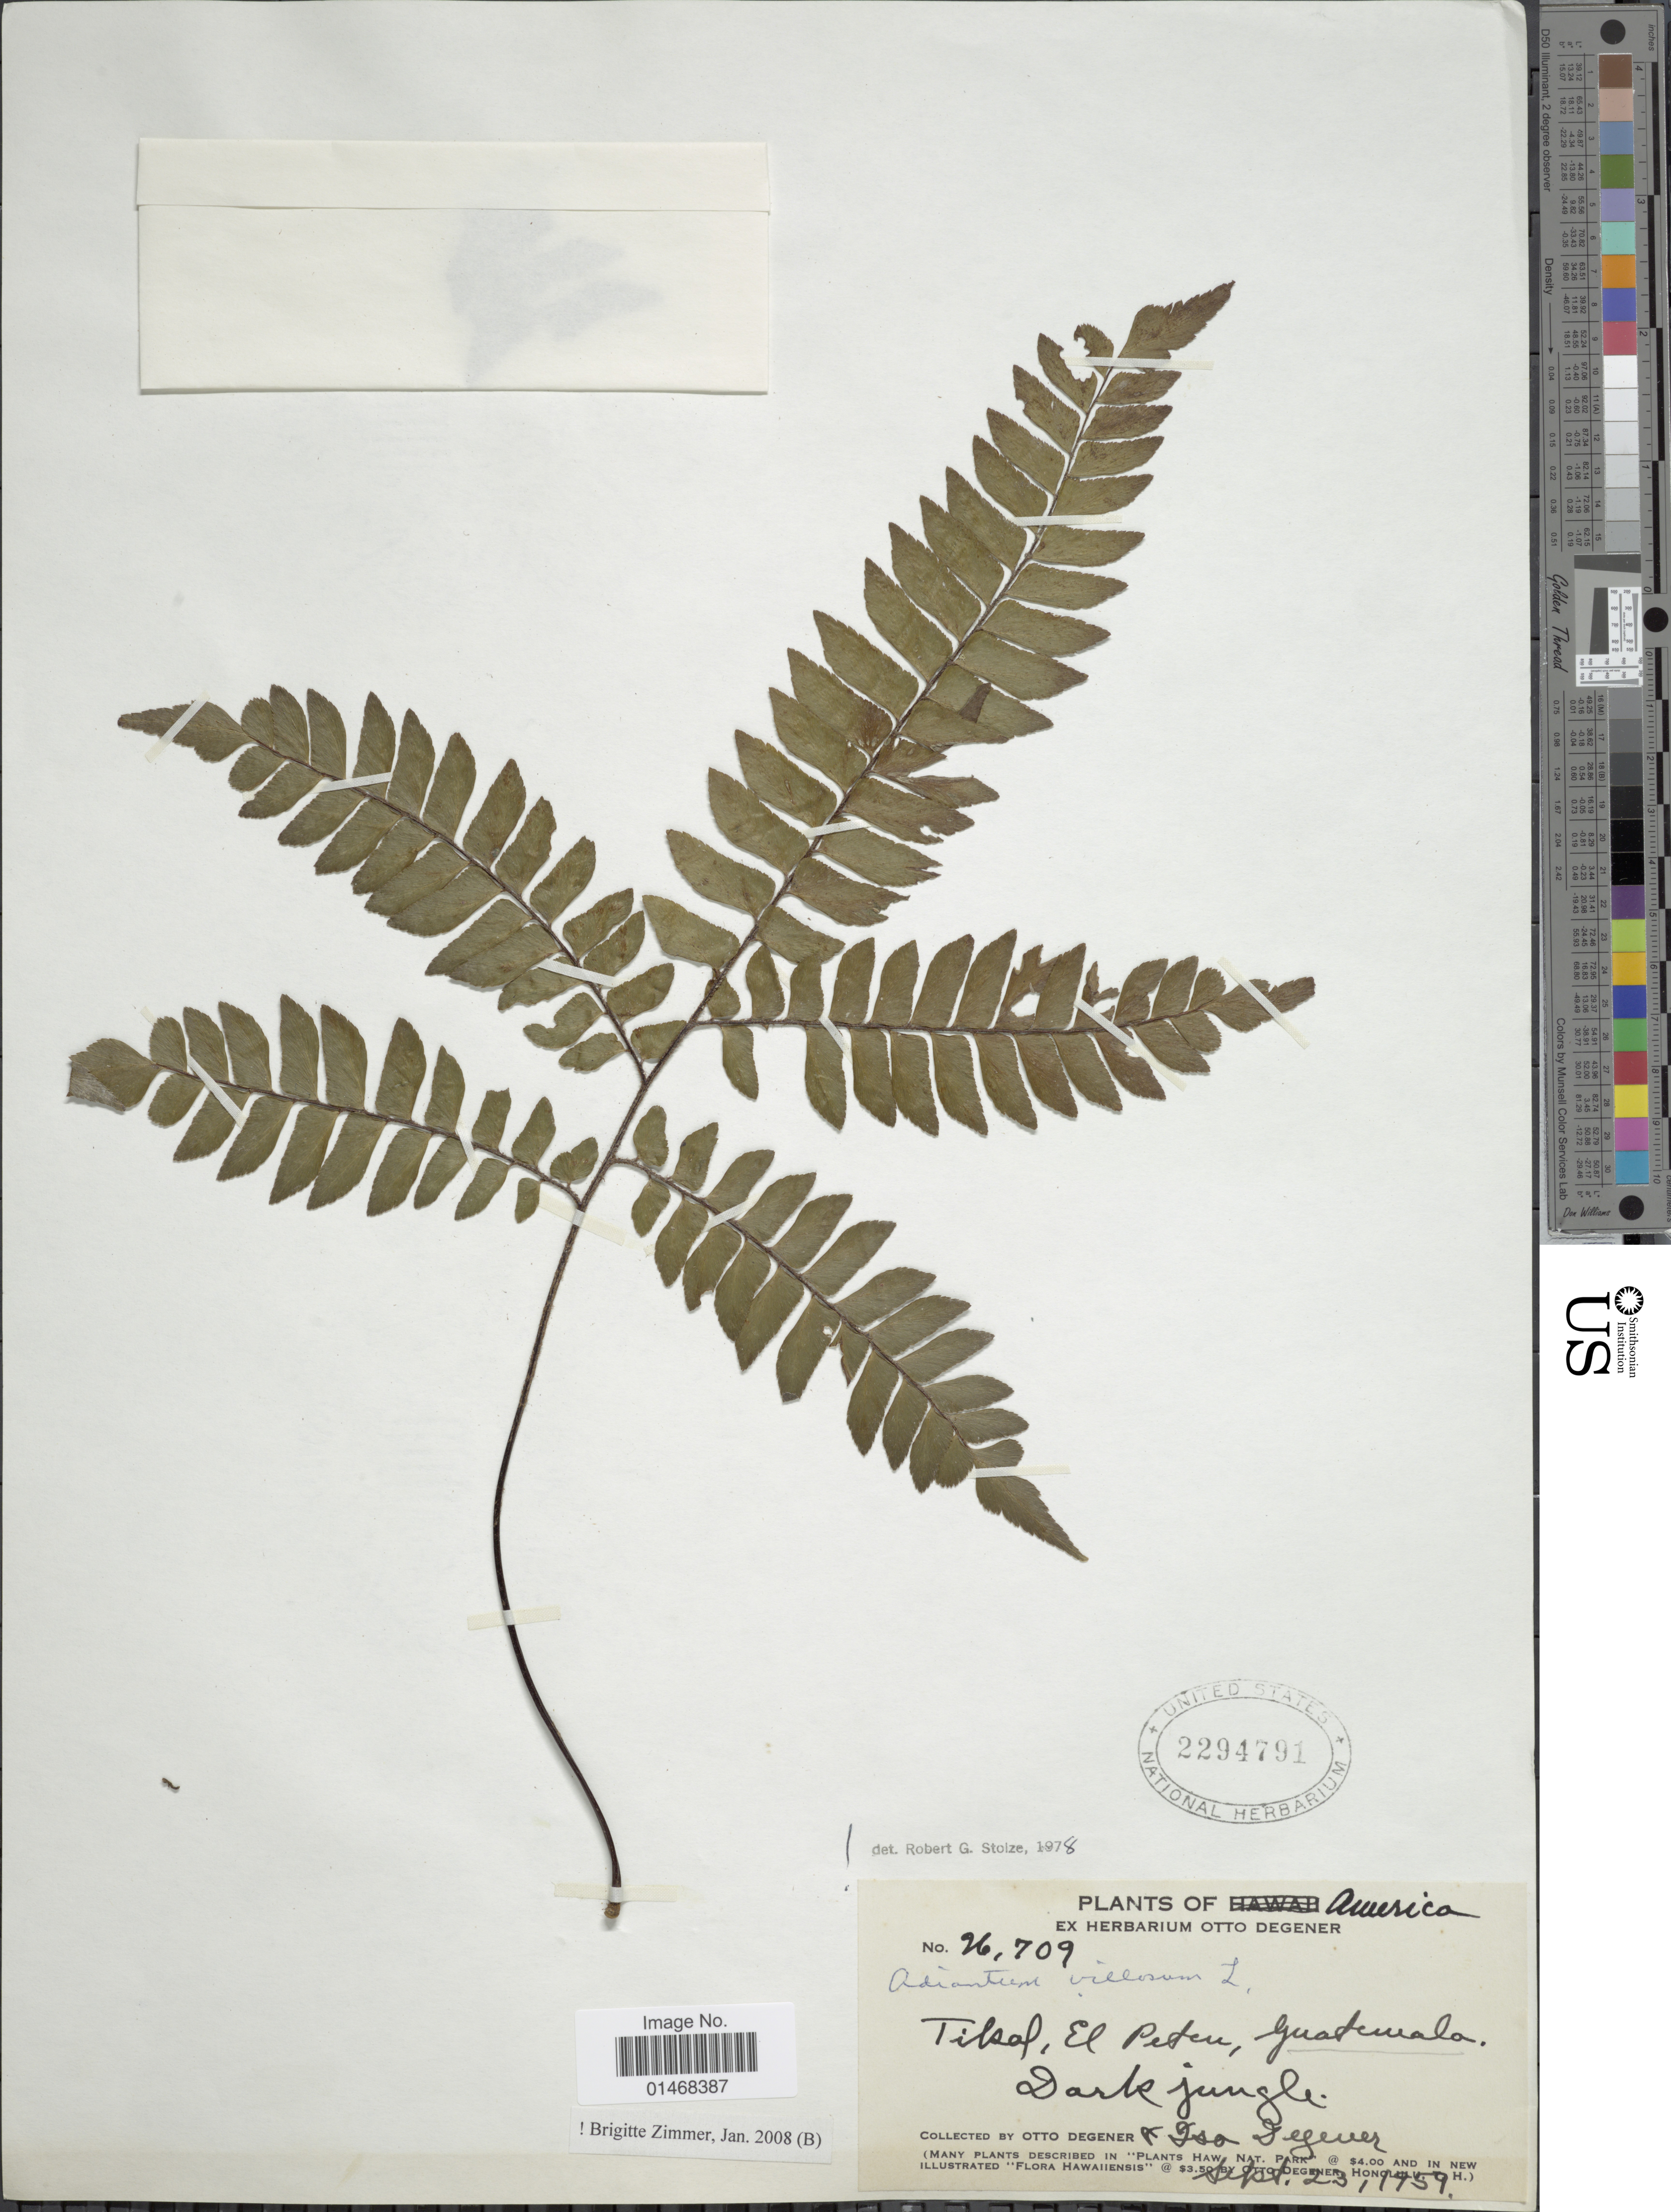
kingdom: Plantae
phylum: Tracheophyta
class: Polypodiopsida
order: Polypodiales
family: Pteridaceae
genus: Adiantum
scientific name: Adiantum villosum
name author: L.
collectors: O. Degener & I. Degener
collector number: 26709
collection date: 1959-09-23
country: Guatemala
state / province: El Petén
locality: Tikal, Dark jungle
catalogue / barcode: US 2294791